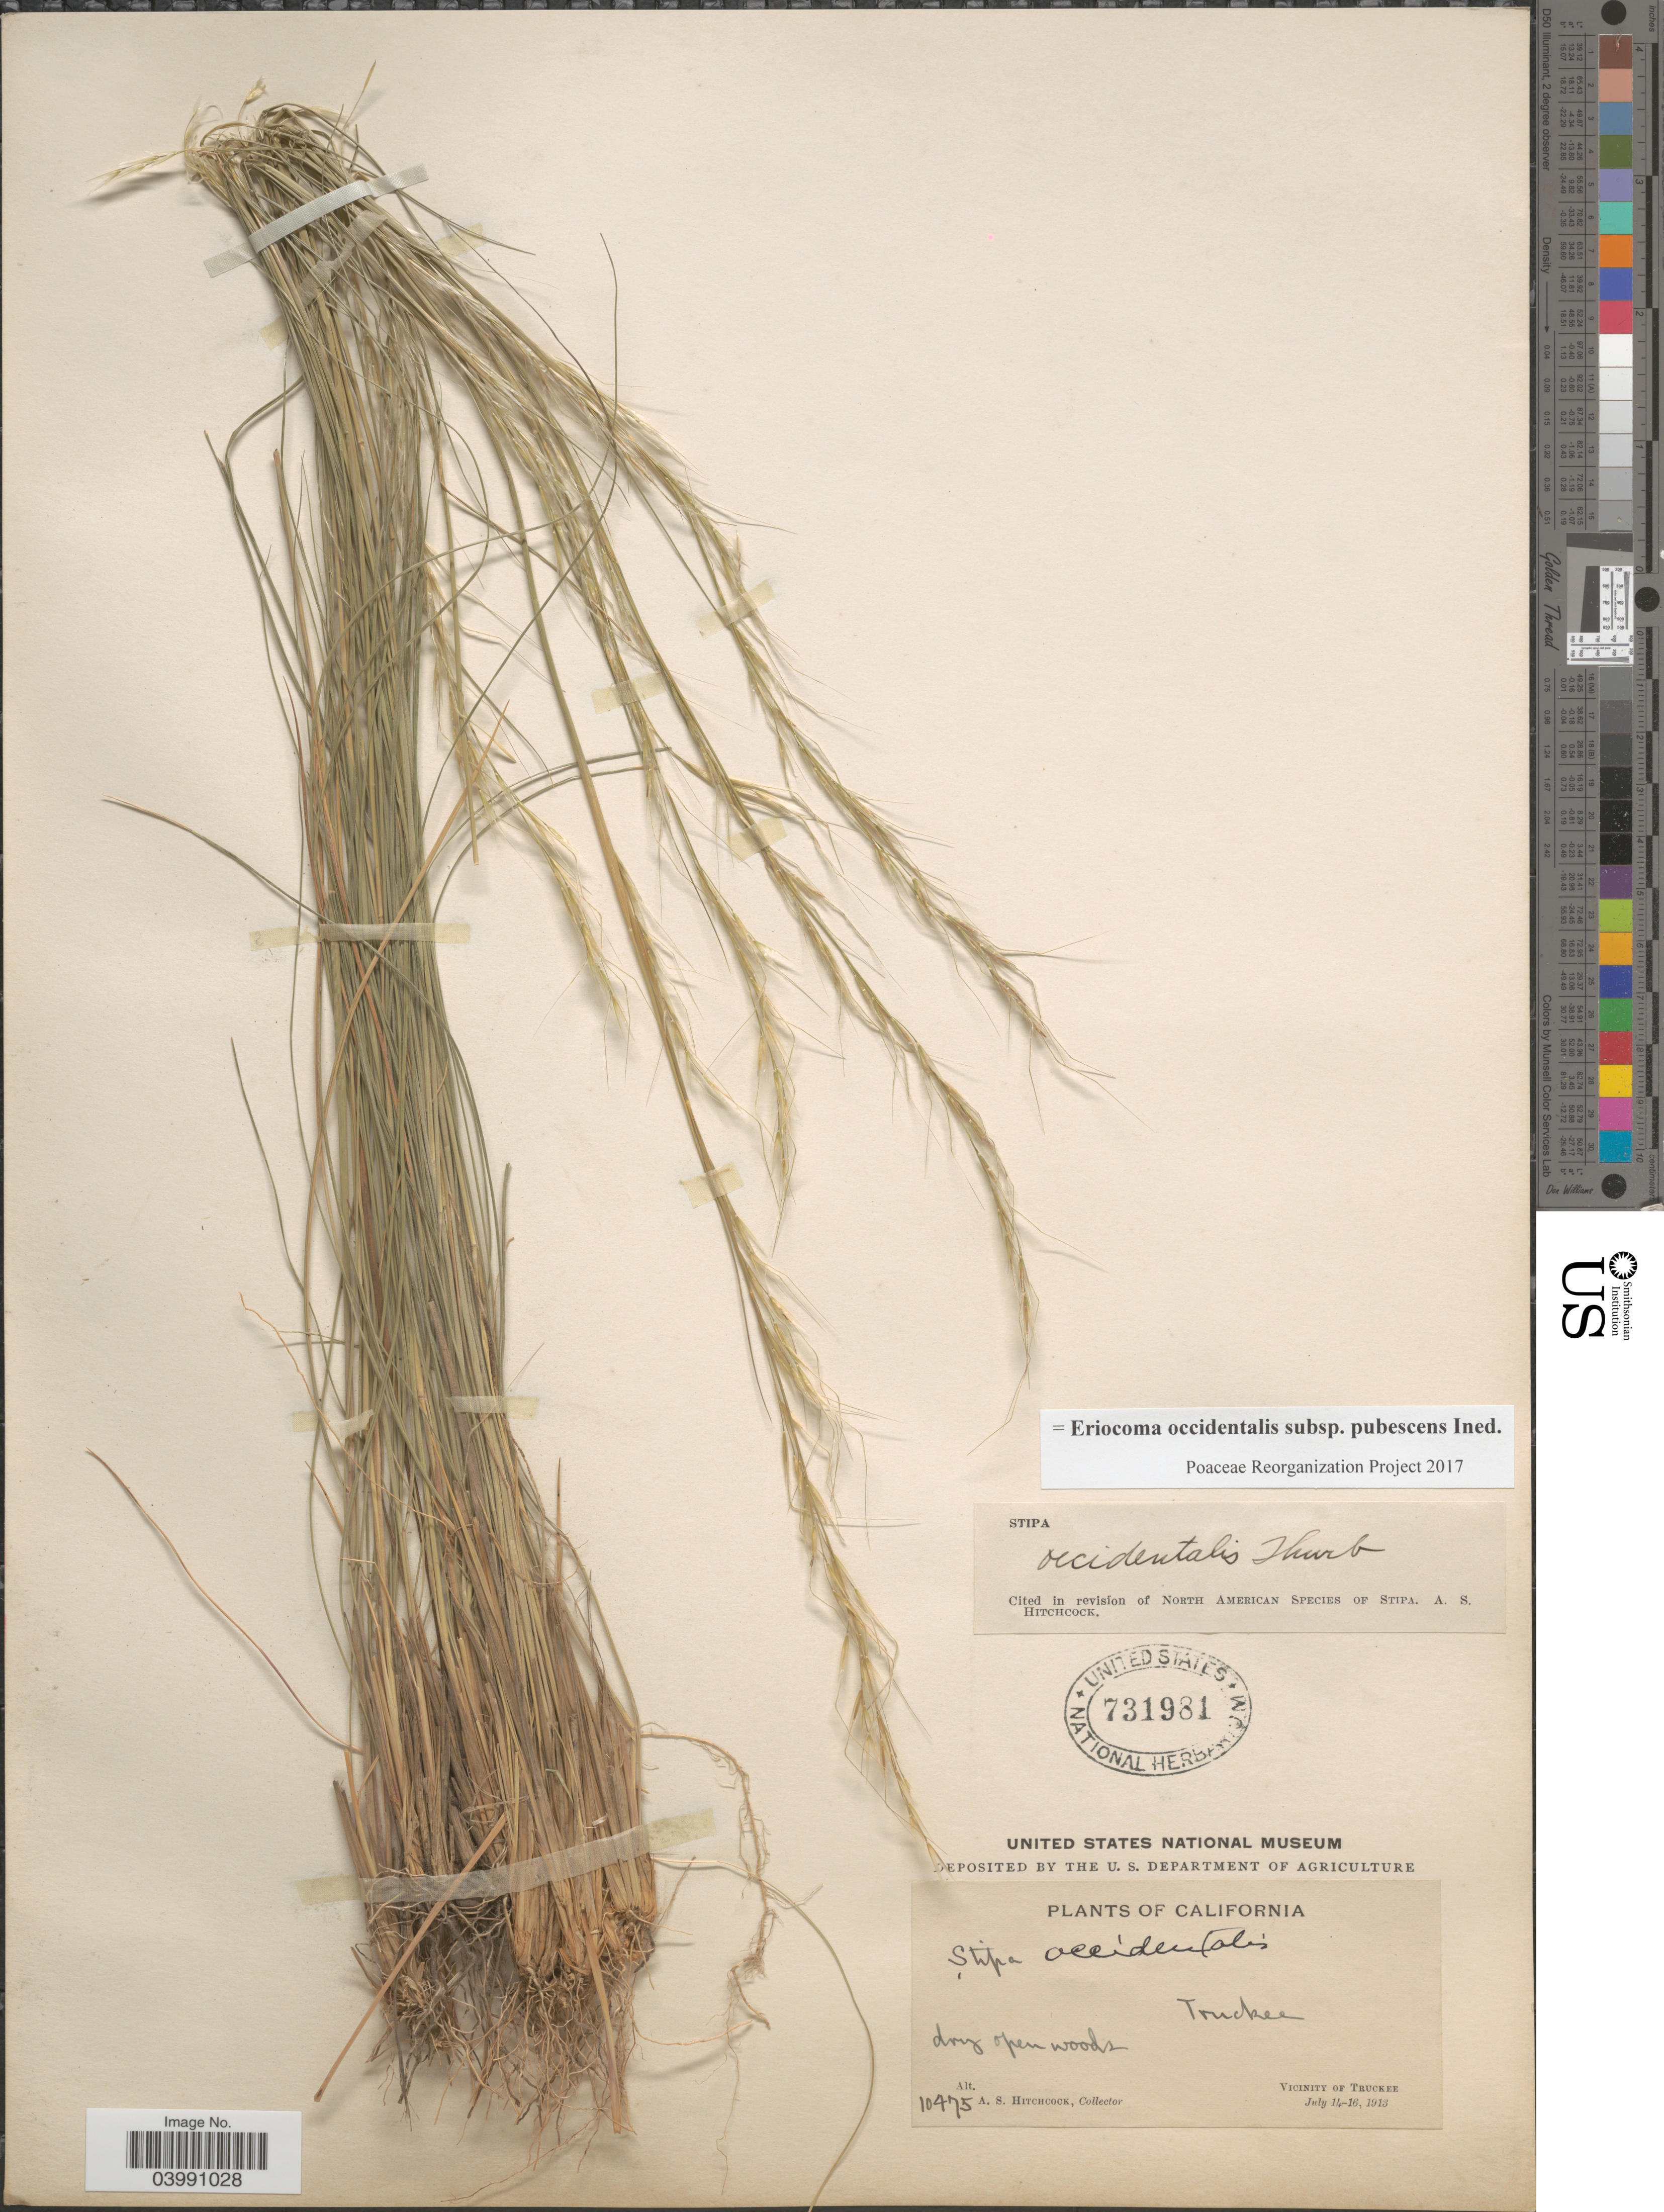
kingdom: Plantae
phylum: Tracheophyta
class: Liliopsida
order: Poales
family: Poaceae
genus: Eriocoma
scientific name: Eriocoma occidentalis subsp. pubescens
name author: (Vasey) Romasch.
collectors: A. S. Hitchcock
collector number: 10475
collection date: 1913-07-14/1913-07-16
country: United States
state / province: California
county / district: Nevada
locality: Truckee. Vicinity of Truckee.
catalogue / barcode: US 731981